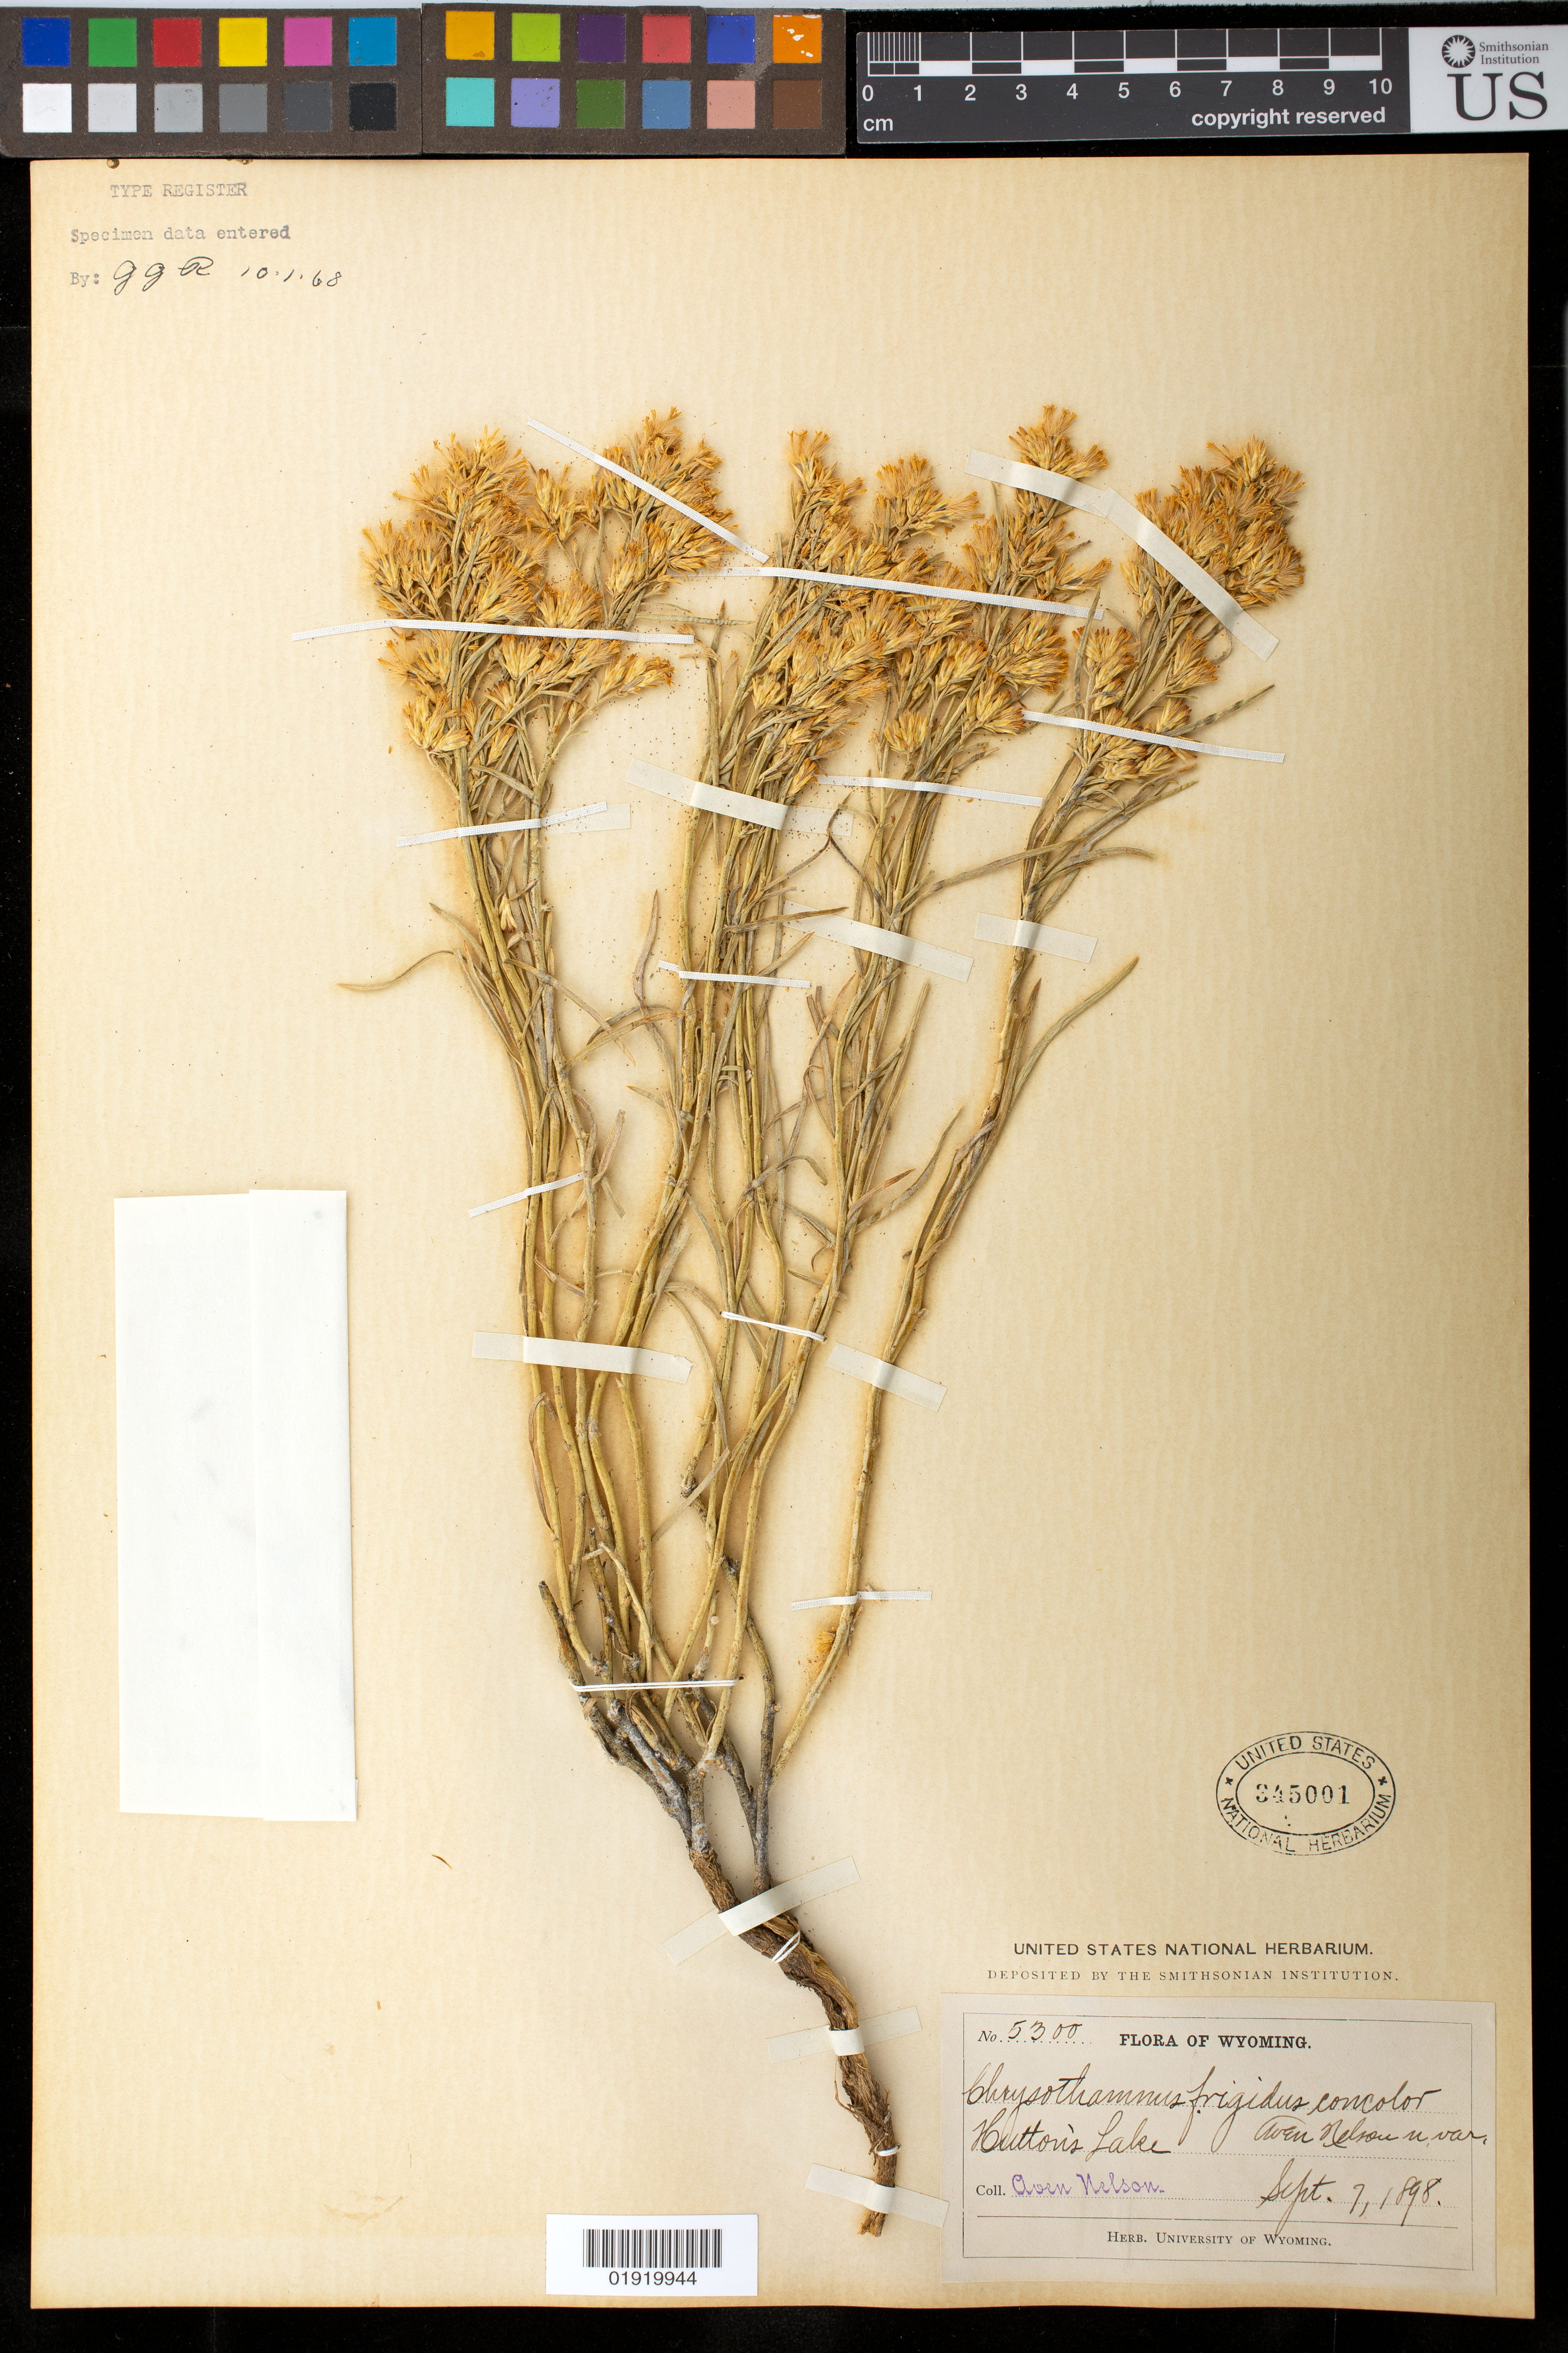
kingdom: Plantae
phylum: Tracheophyta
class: Magnoliopsida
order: Asterales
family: Asteraceae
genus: Chrysothamnus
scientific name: Chrysothamnus frigidus var. concolor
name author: A. Nelson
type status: Original Material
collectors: A. Nelson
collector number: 5300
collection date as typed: Sept. 7, 1898 [note protologue cites September 6, 1898!]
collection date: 1898-09-07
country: United States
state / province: Wyoming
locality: Hutton's Lake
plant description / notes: Surely original material but possibly not type material; same collection number (5300) but protologue explicitly cites collection date of September 6, 1898 (this specimen dated Sept. 7, 1898); specimens labeled as Nelson 5300 at other herbaria have various different collection dates and are likewise probably not type material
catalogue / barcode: US 345001